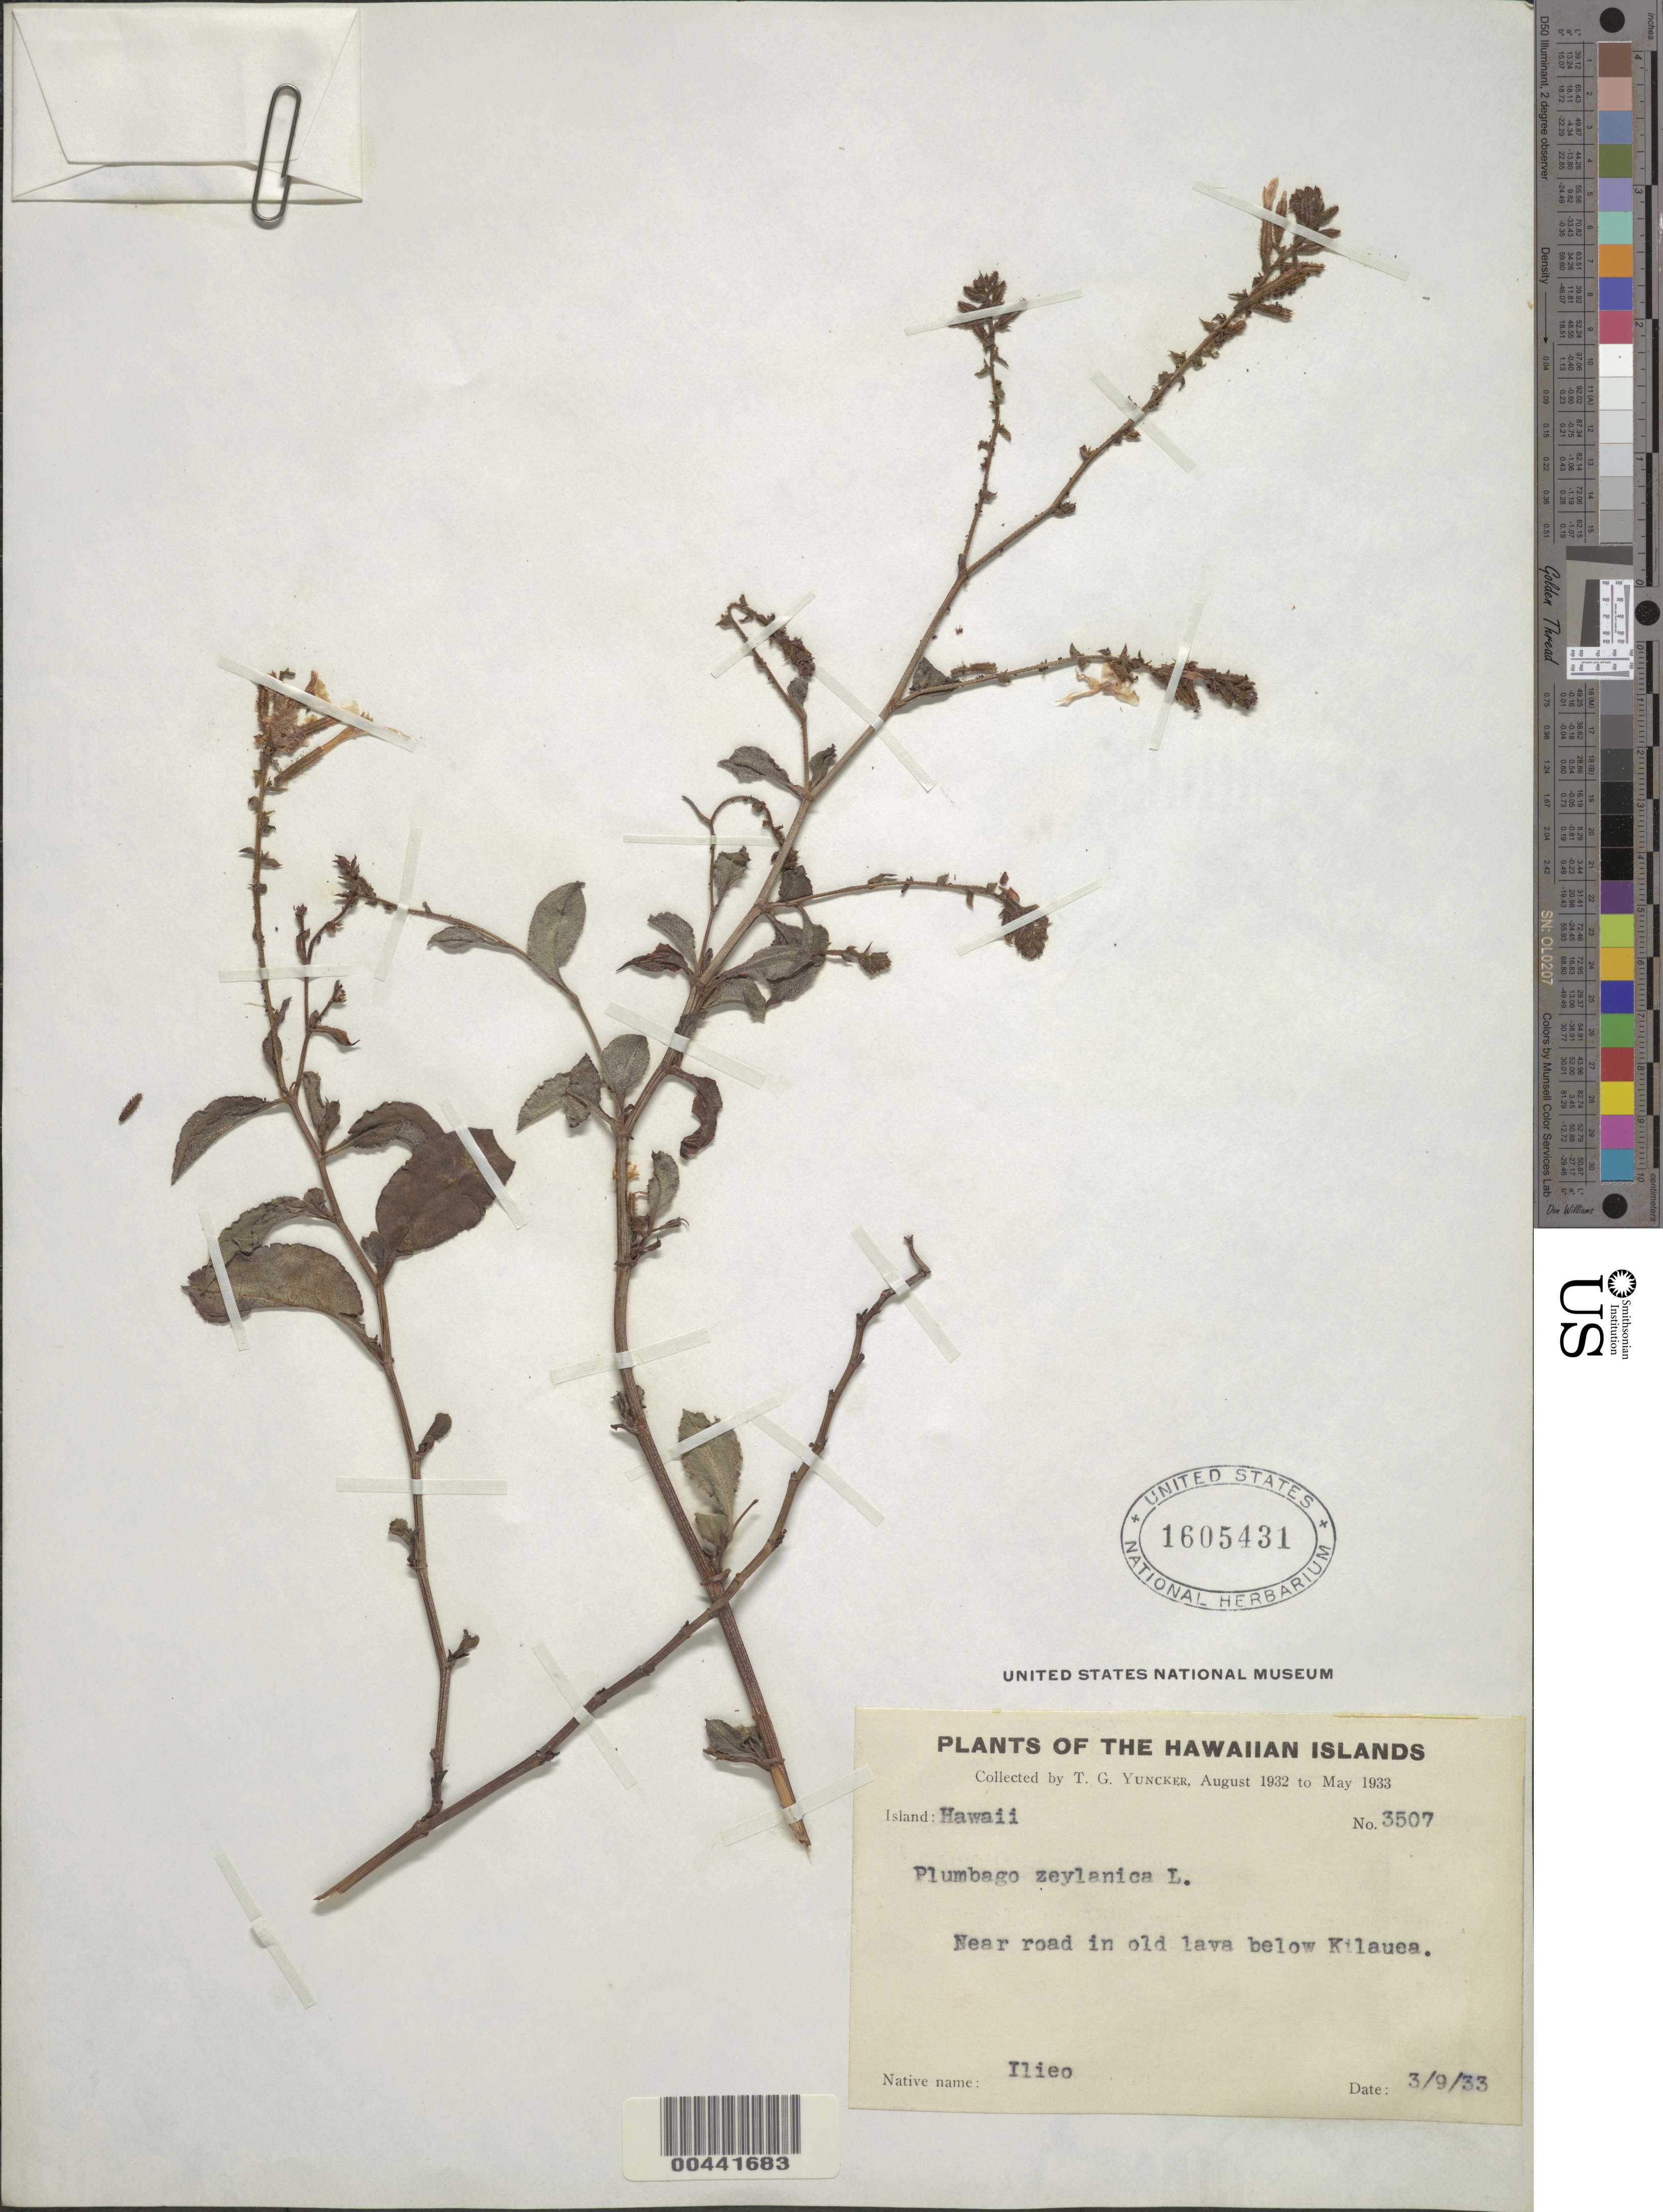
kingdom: Plantae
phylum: Tracheophyta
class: Magnoliopsida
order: Caryophyllales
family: Plumbaginaceae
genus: Plumbago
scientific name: Plumbago zeylanica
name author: L.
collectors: T. G. Yuncker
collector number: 3507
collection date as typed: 9 Mar 1933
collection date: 1933-03-09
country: United States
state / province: Hawaii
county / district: Hawaii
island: Hawaii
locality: Near rd. in old lava below Kilauea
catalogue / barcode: US 1605431